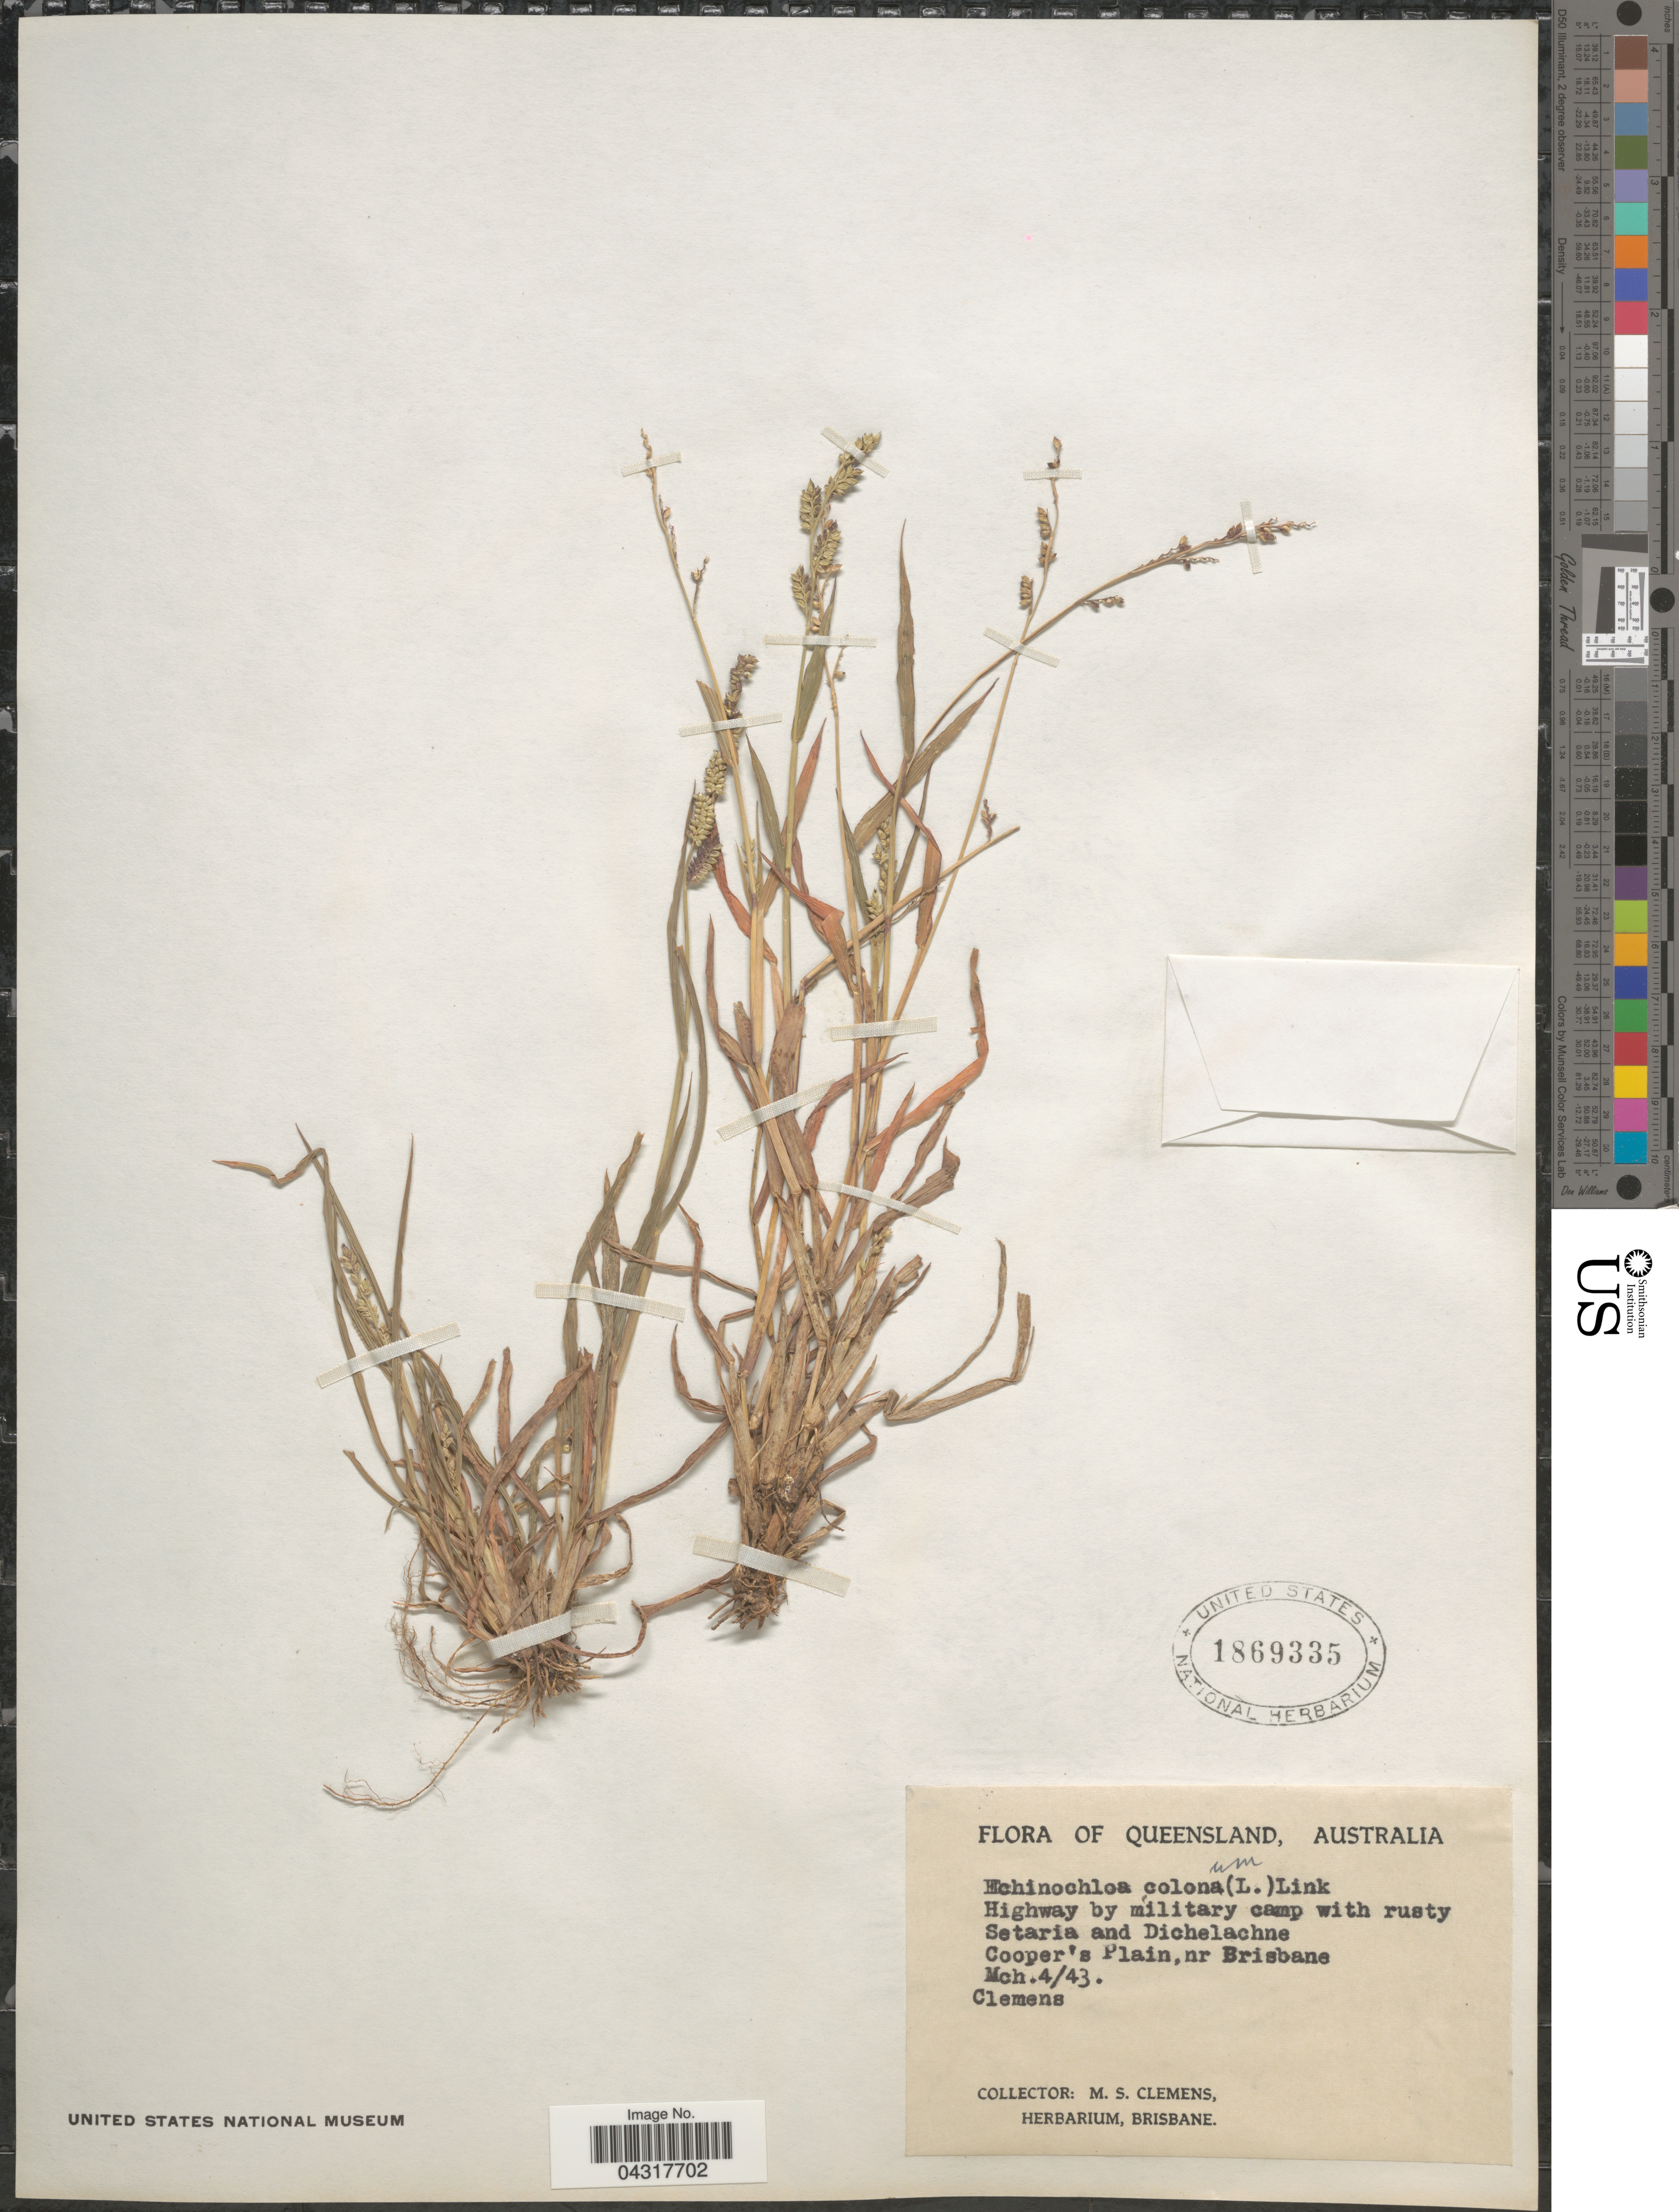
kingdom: Plantae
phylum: Tracheophyta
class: Liliopsida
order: Poales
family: Poaceae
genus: Echinochloa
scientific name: Echinochloa colona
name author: (L.) Link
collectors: M. S. Clemens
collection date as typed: Transcribed d/m/y: 4/3/43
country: Australia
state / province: Queensland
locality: Highway by military camp. Cooper's Plain, nr Brisbane.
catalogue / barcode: US 1869335